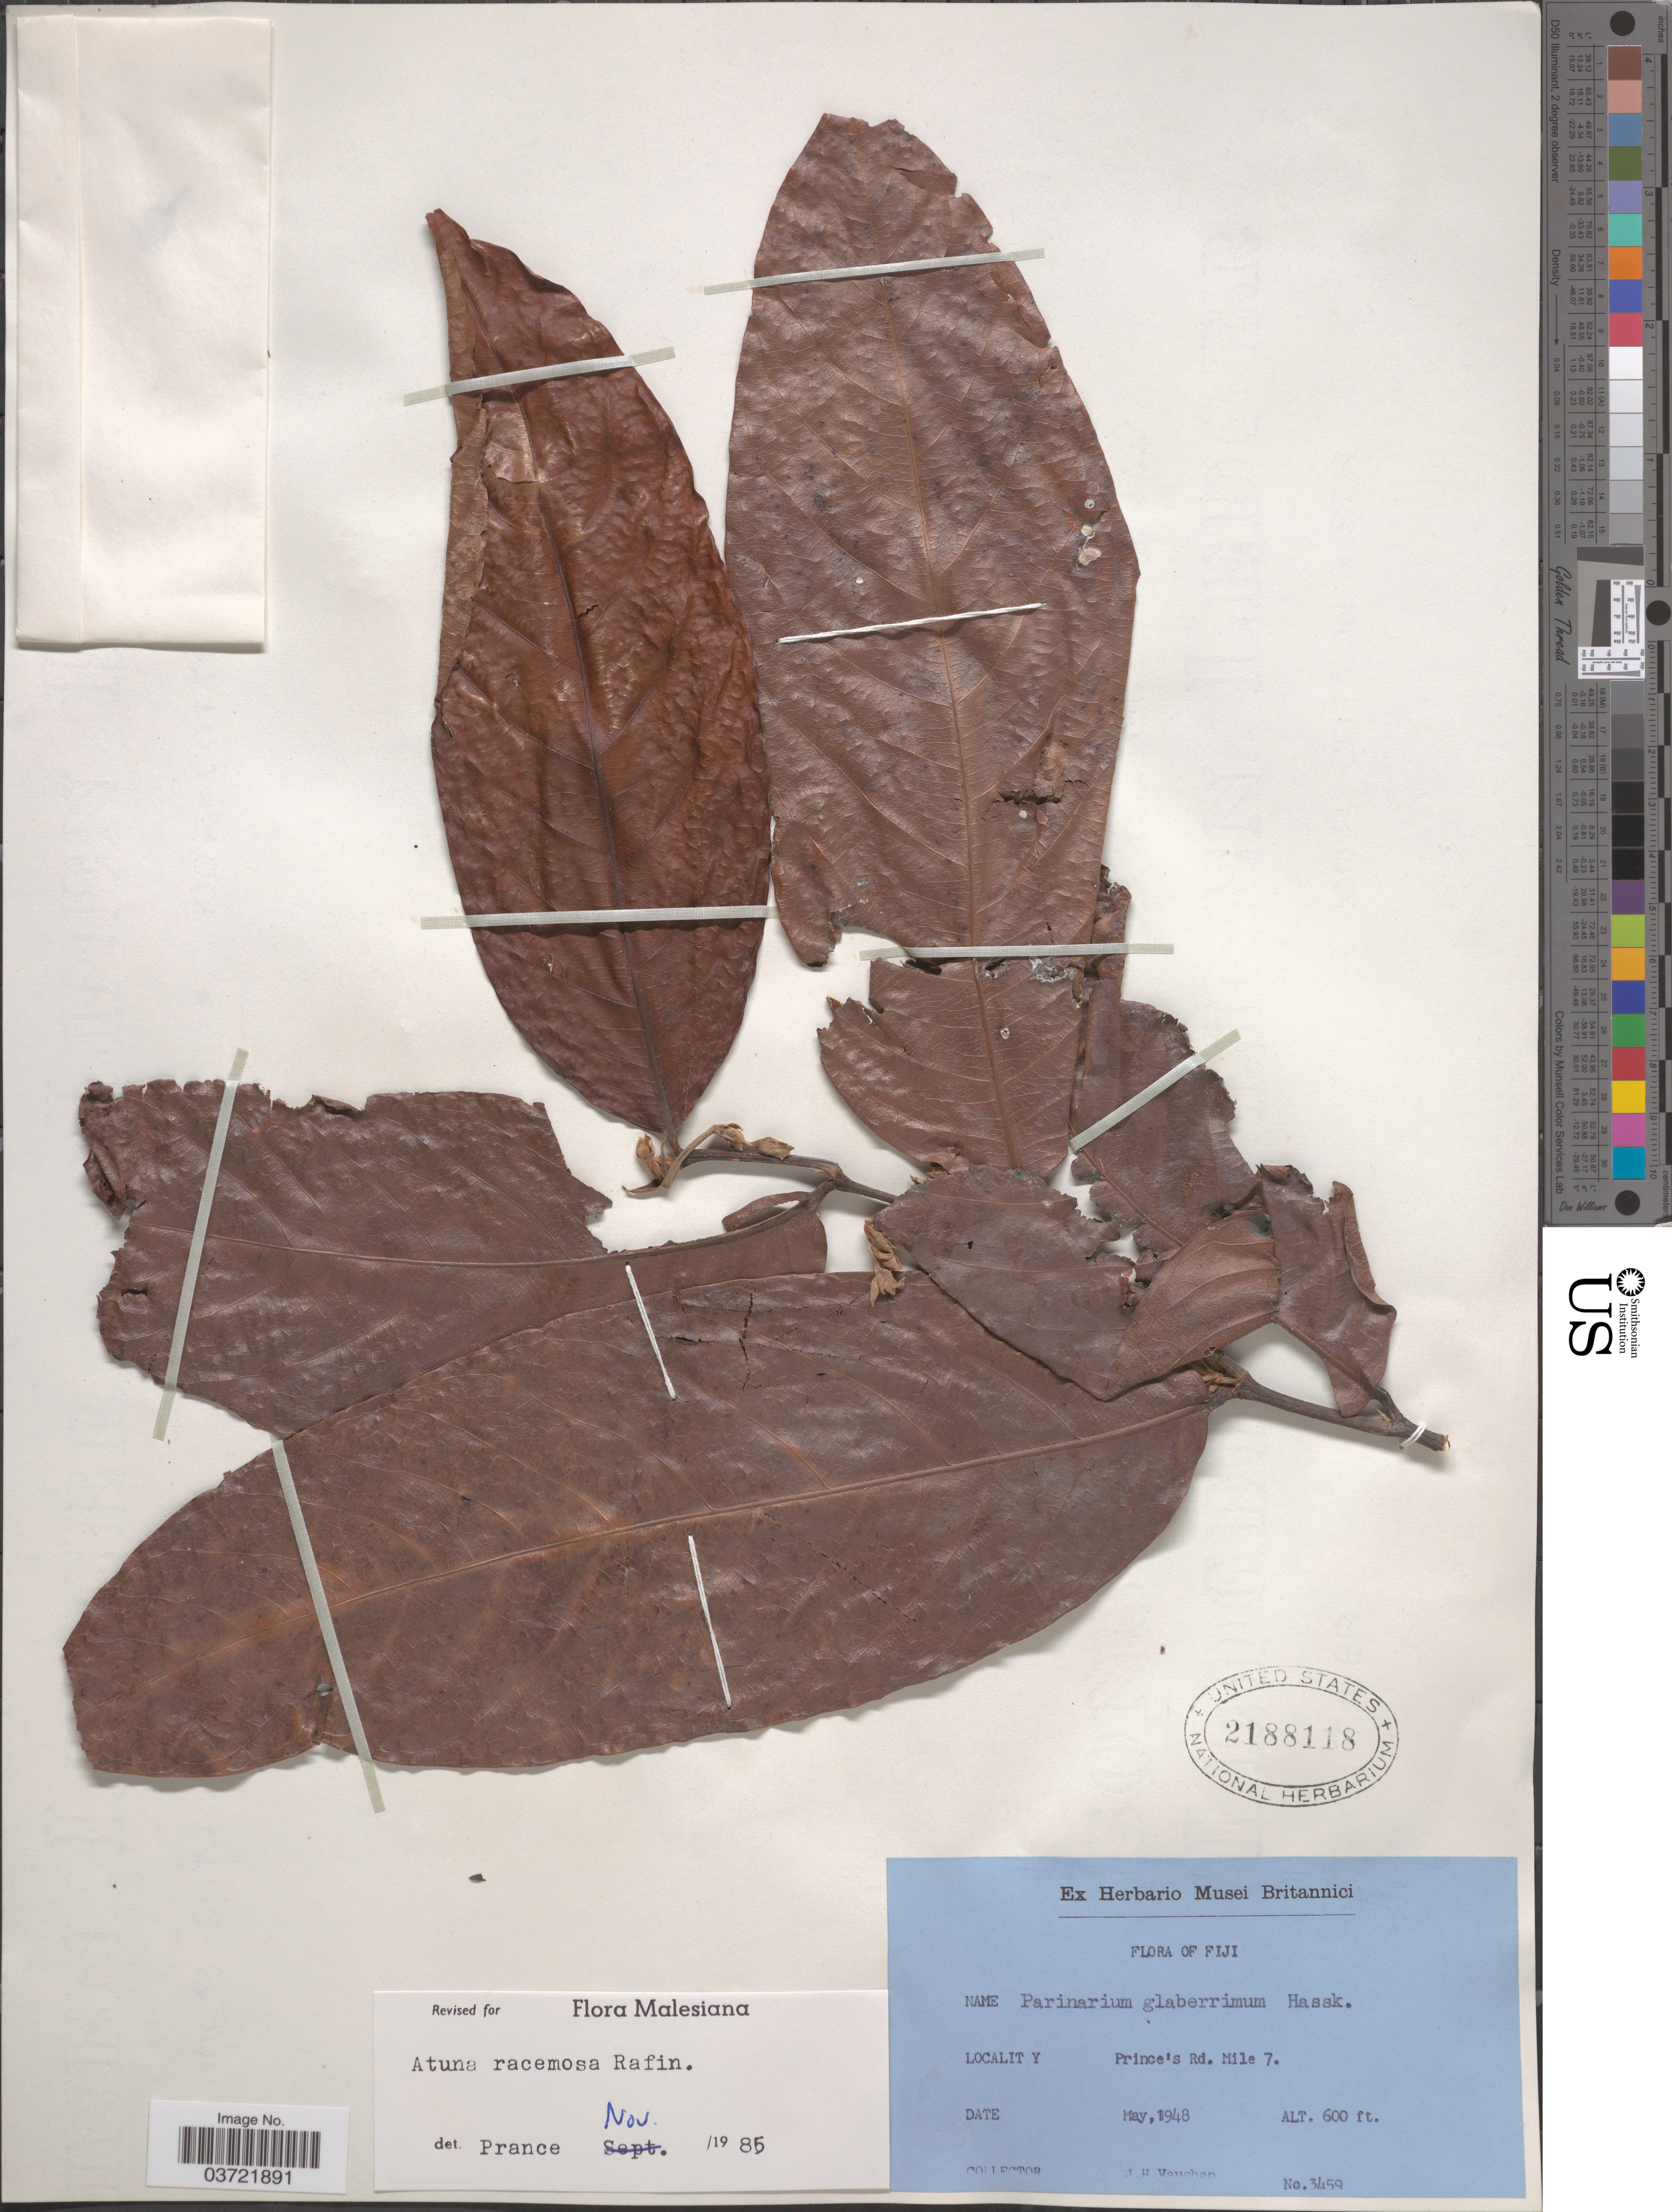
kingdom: Plantae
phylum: Tracheophyta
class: Magnoliopsida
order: Malpighiales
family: Chrysobalanaceae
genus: Atuna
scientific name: Atuna racemosa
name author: Raf.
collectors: J. Vaughan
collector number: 3459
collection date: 1948-05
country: Fiji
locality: Prince's Rd. Mile 7.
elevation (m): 183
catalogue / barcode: US 2188118